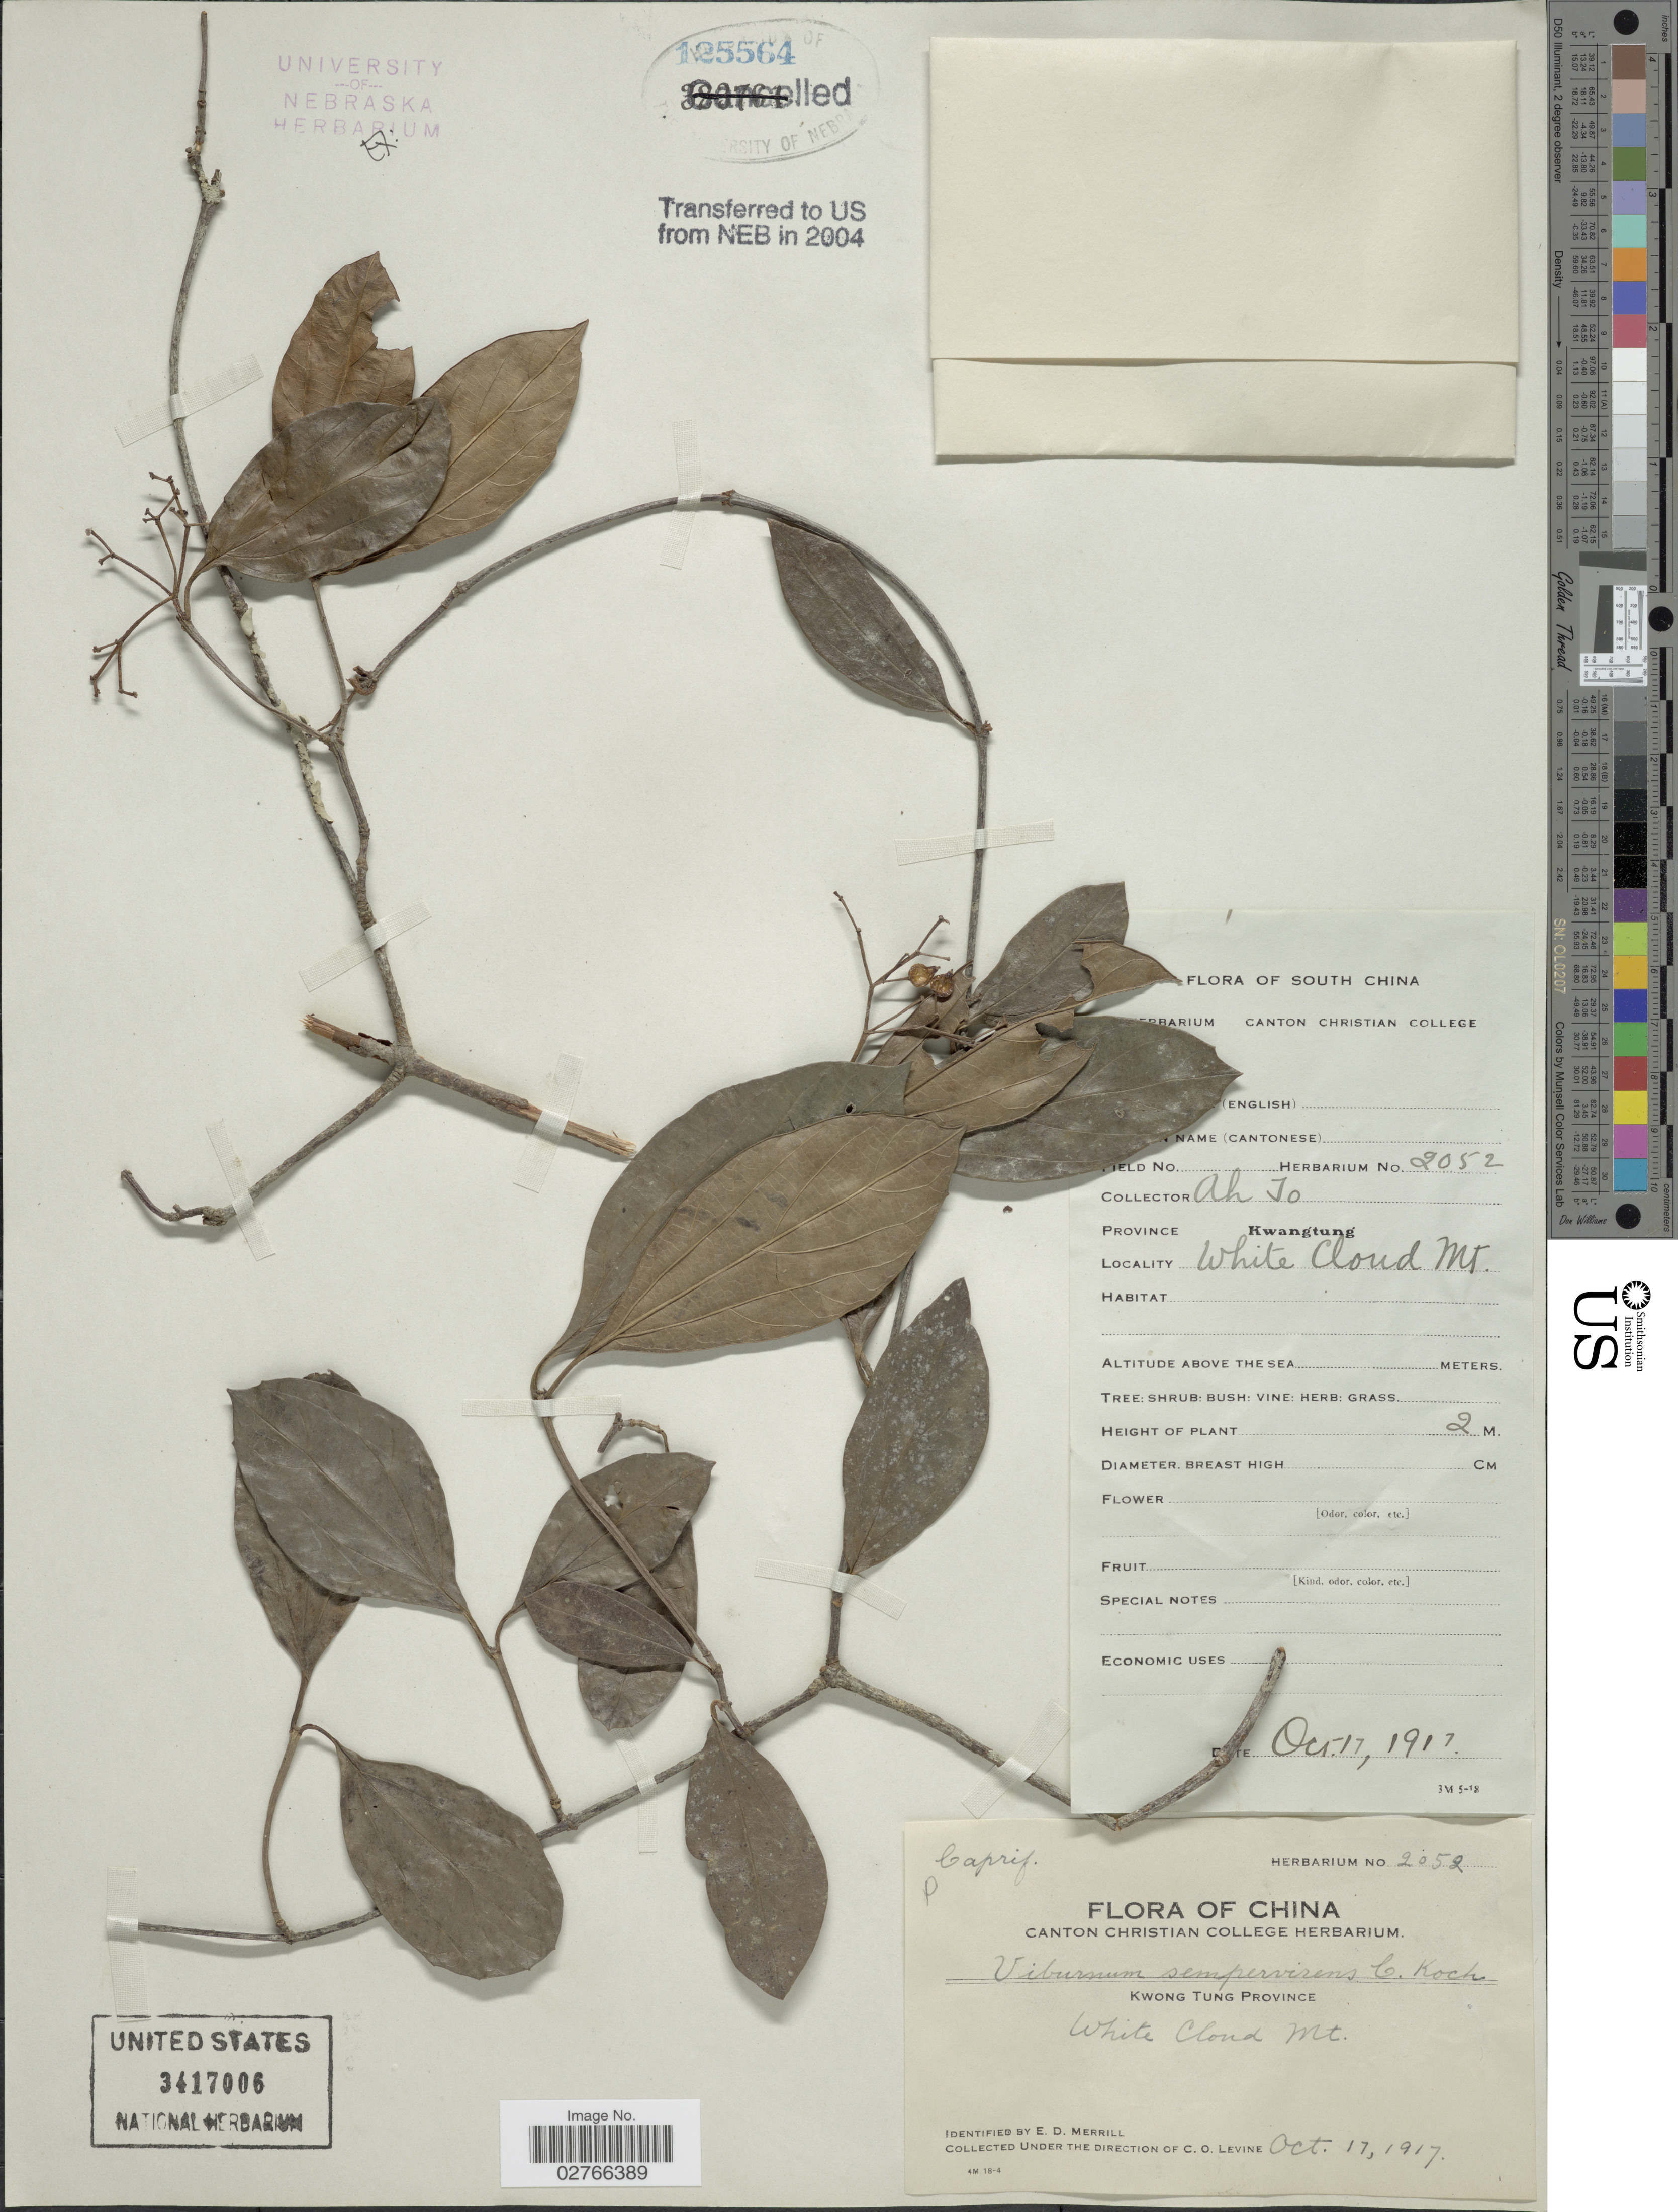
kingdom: Plantae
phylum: Tracheophyta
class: Magnoliopsida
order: Dipsacales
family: Viburnaceae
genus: Viburnum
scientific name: Viburnum sempervirens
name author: K. Koch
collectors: C. O. Levine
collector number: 2052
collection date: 1917-10-17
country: China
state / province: Guangdong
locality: Kwong Tung Province, Province Kwangtung, White Cloud Mt. South China.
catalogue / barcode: US 3417006